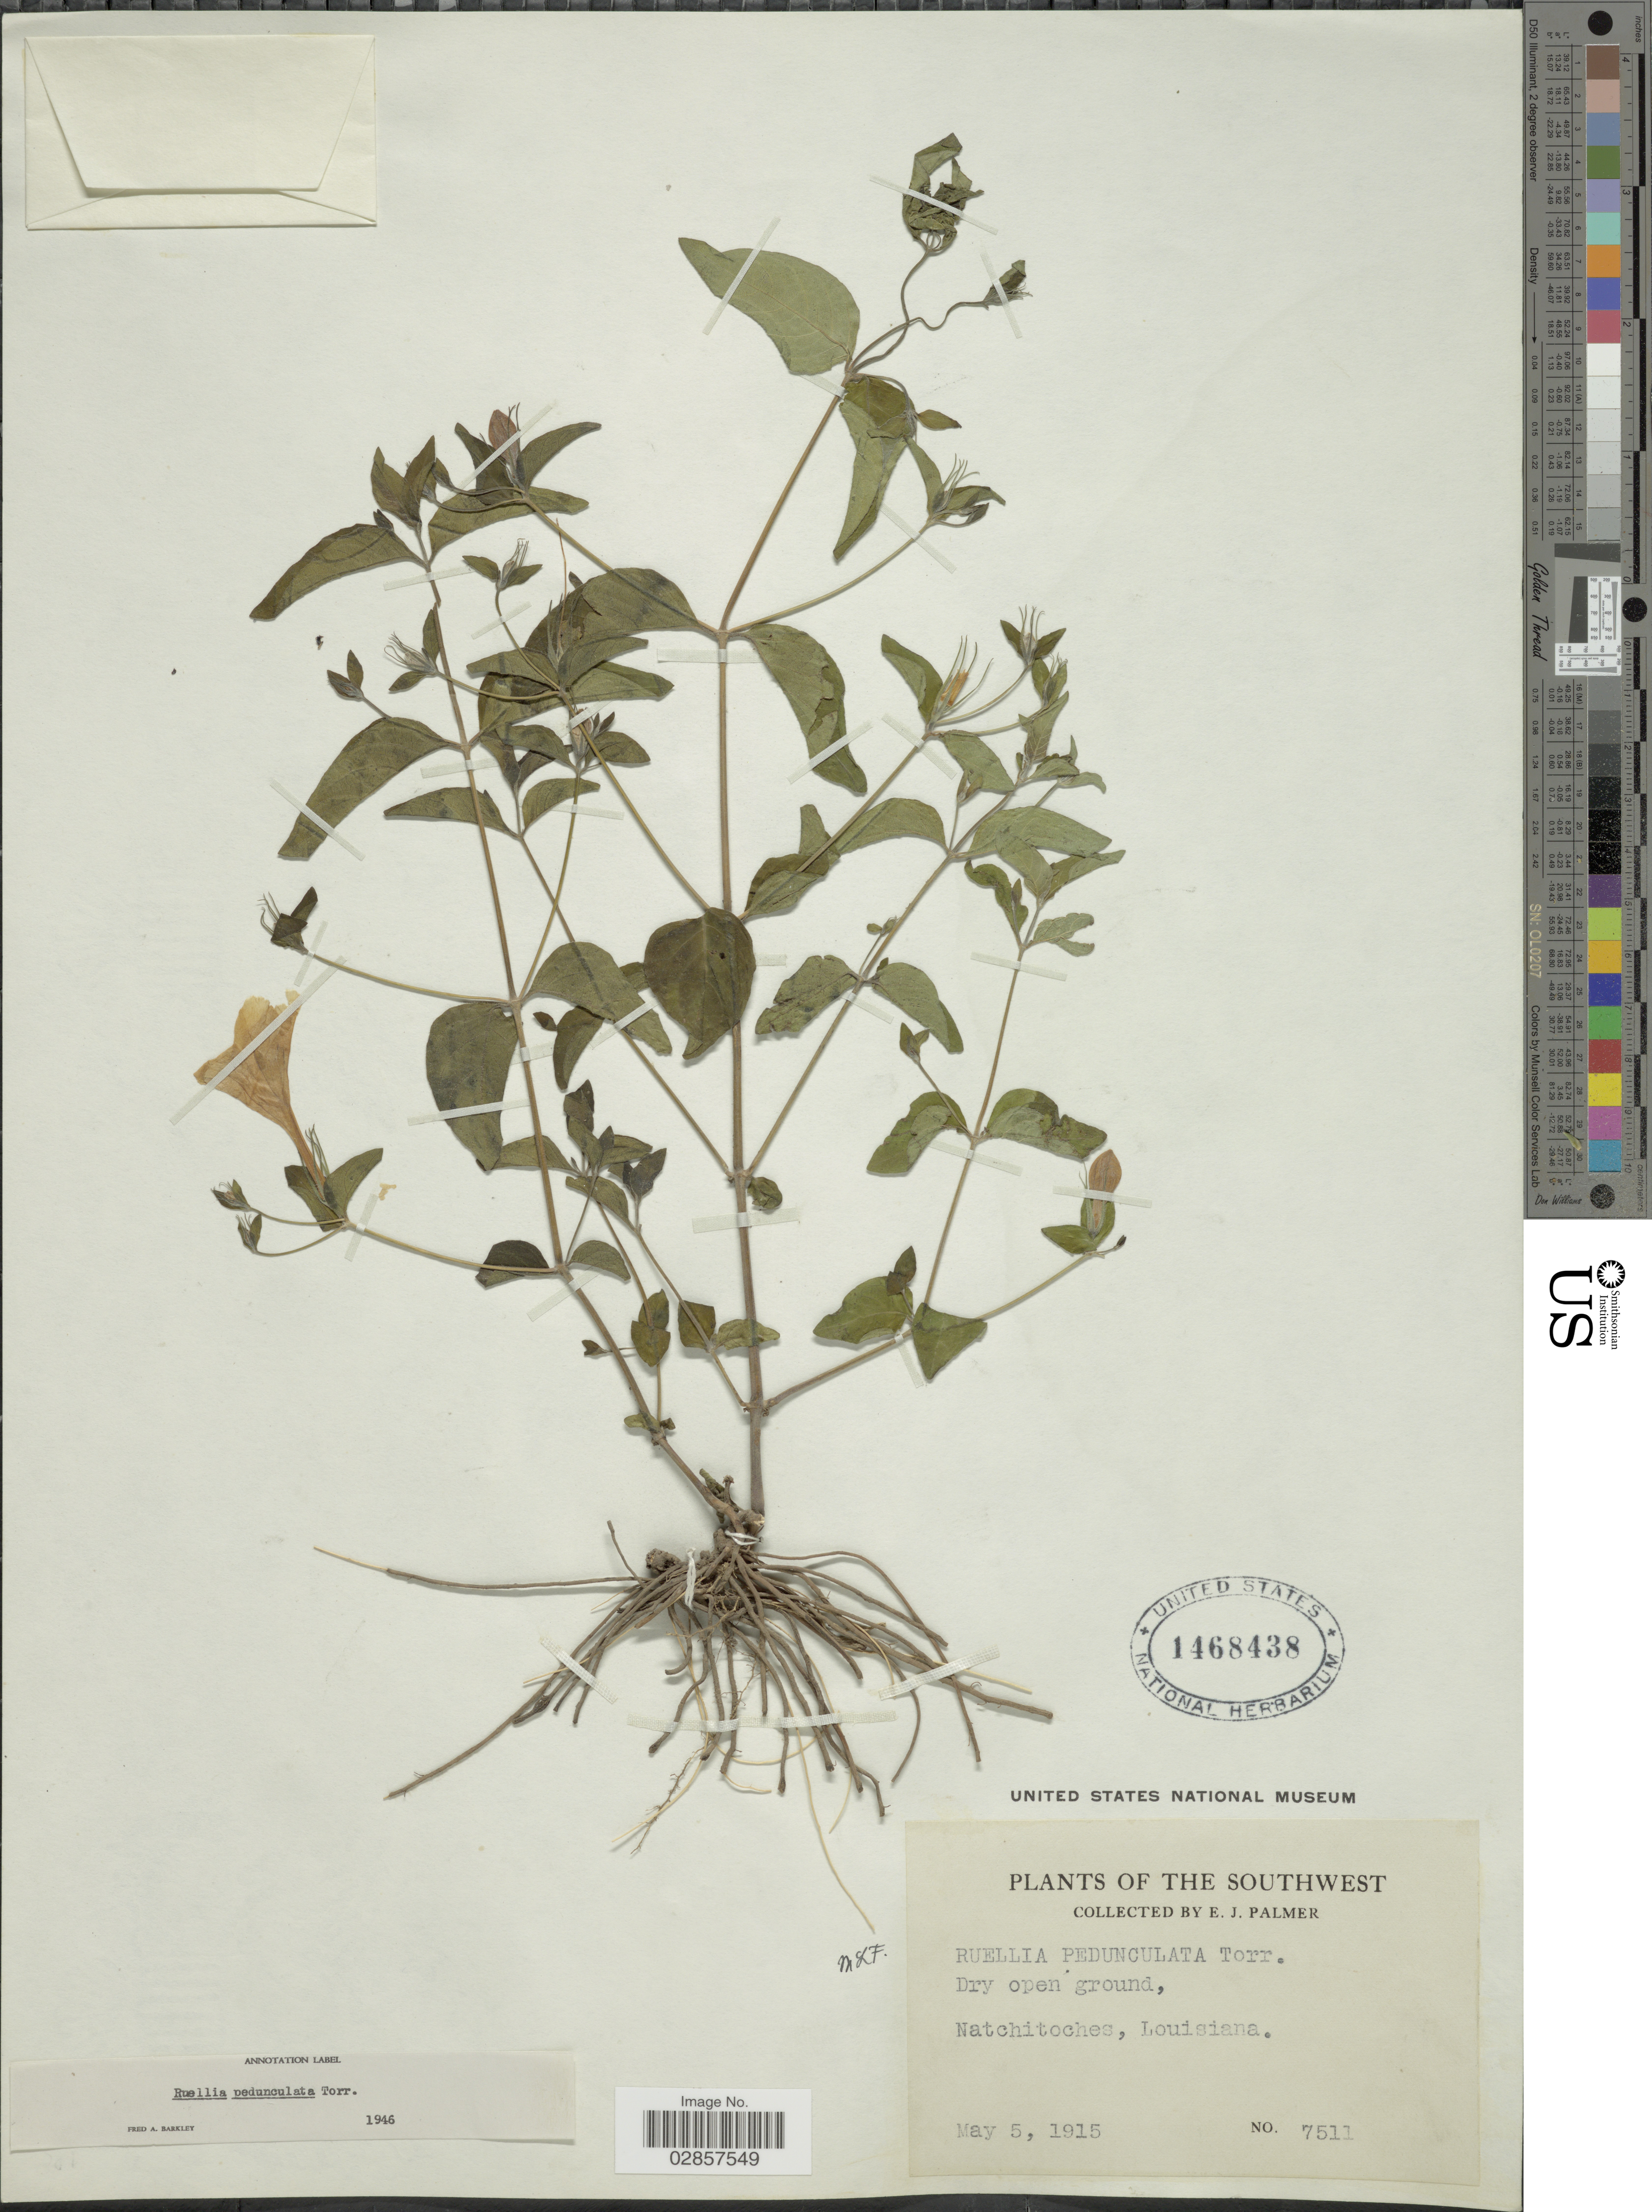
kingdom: Plantae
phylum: Tracheophyta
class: Magnoliopsida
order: Lamiales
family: Acanthaceae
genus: Ruellia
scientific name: Ruellia pedunculata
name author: Torr. ex A. Gray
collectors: E. J. Palmer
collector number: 7511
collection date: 1915-05-05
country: United States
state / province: Louisiana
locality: The Southwest, Natchitoches.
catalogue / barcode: US 1468438